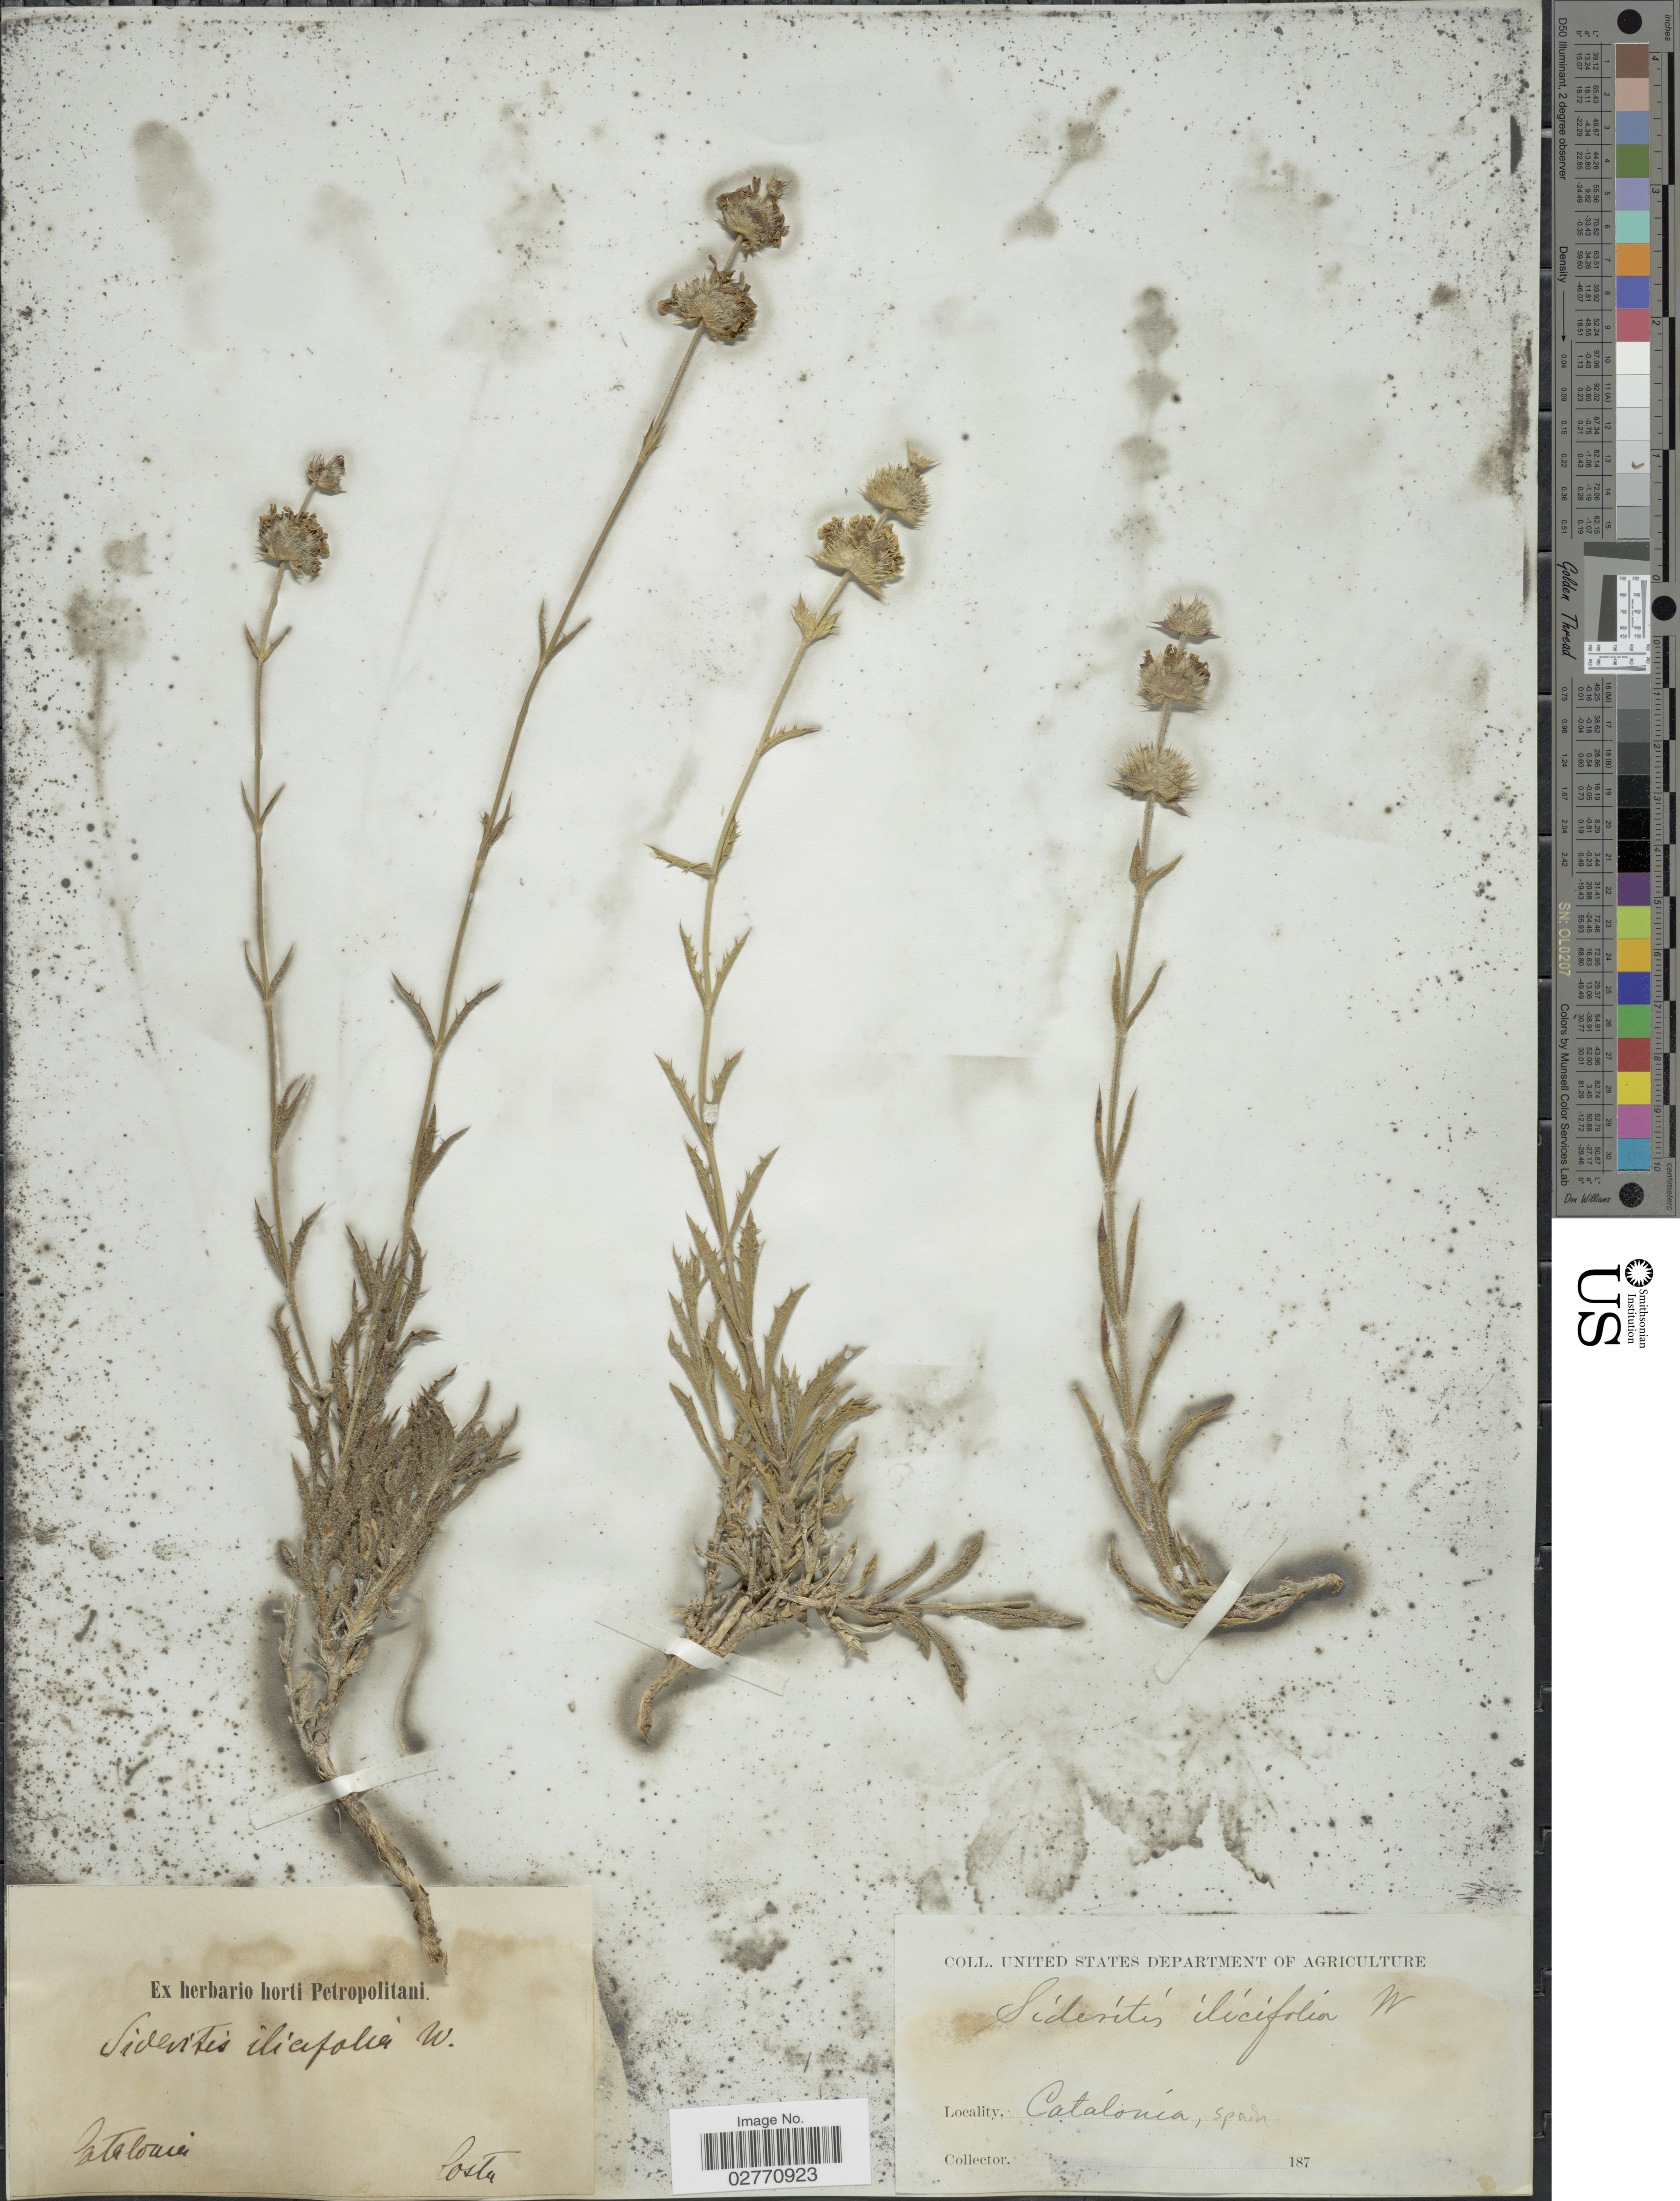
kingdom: Plantae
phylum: Tracheophyta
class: Magnoliopsida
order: Lamiales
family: Lamiaceae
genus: Sideritis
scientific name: Sideritis ilicifolia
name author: Willd.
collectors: -. Costa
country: Spain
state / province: Catalunya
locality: Catalonia